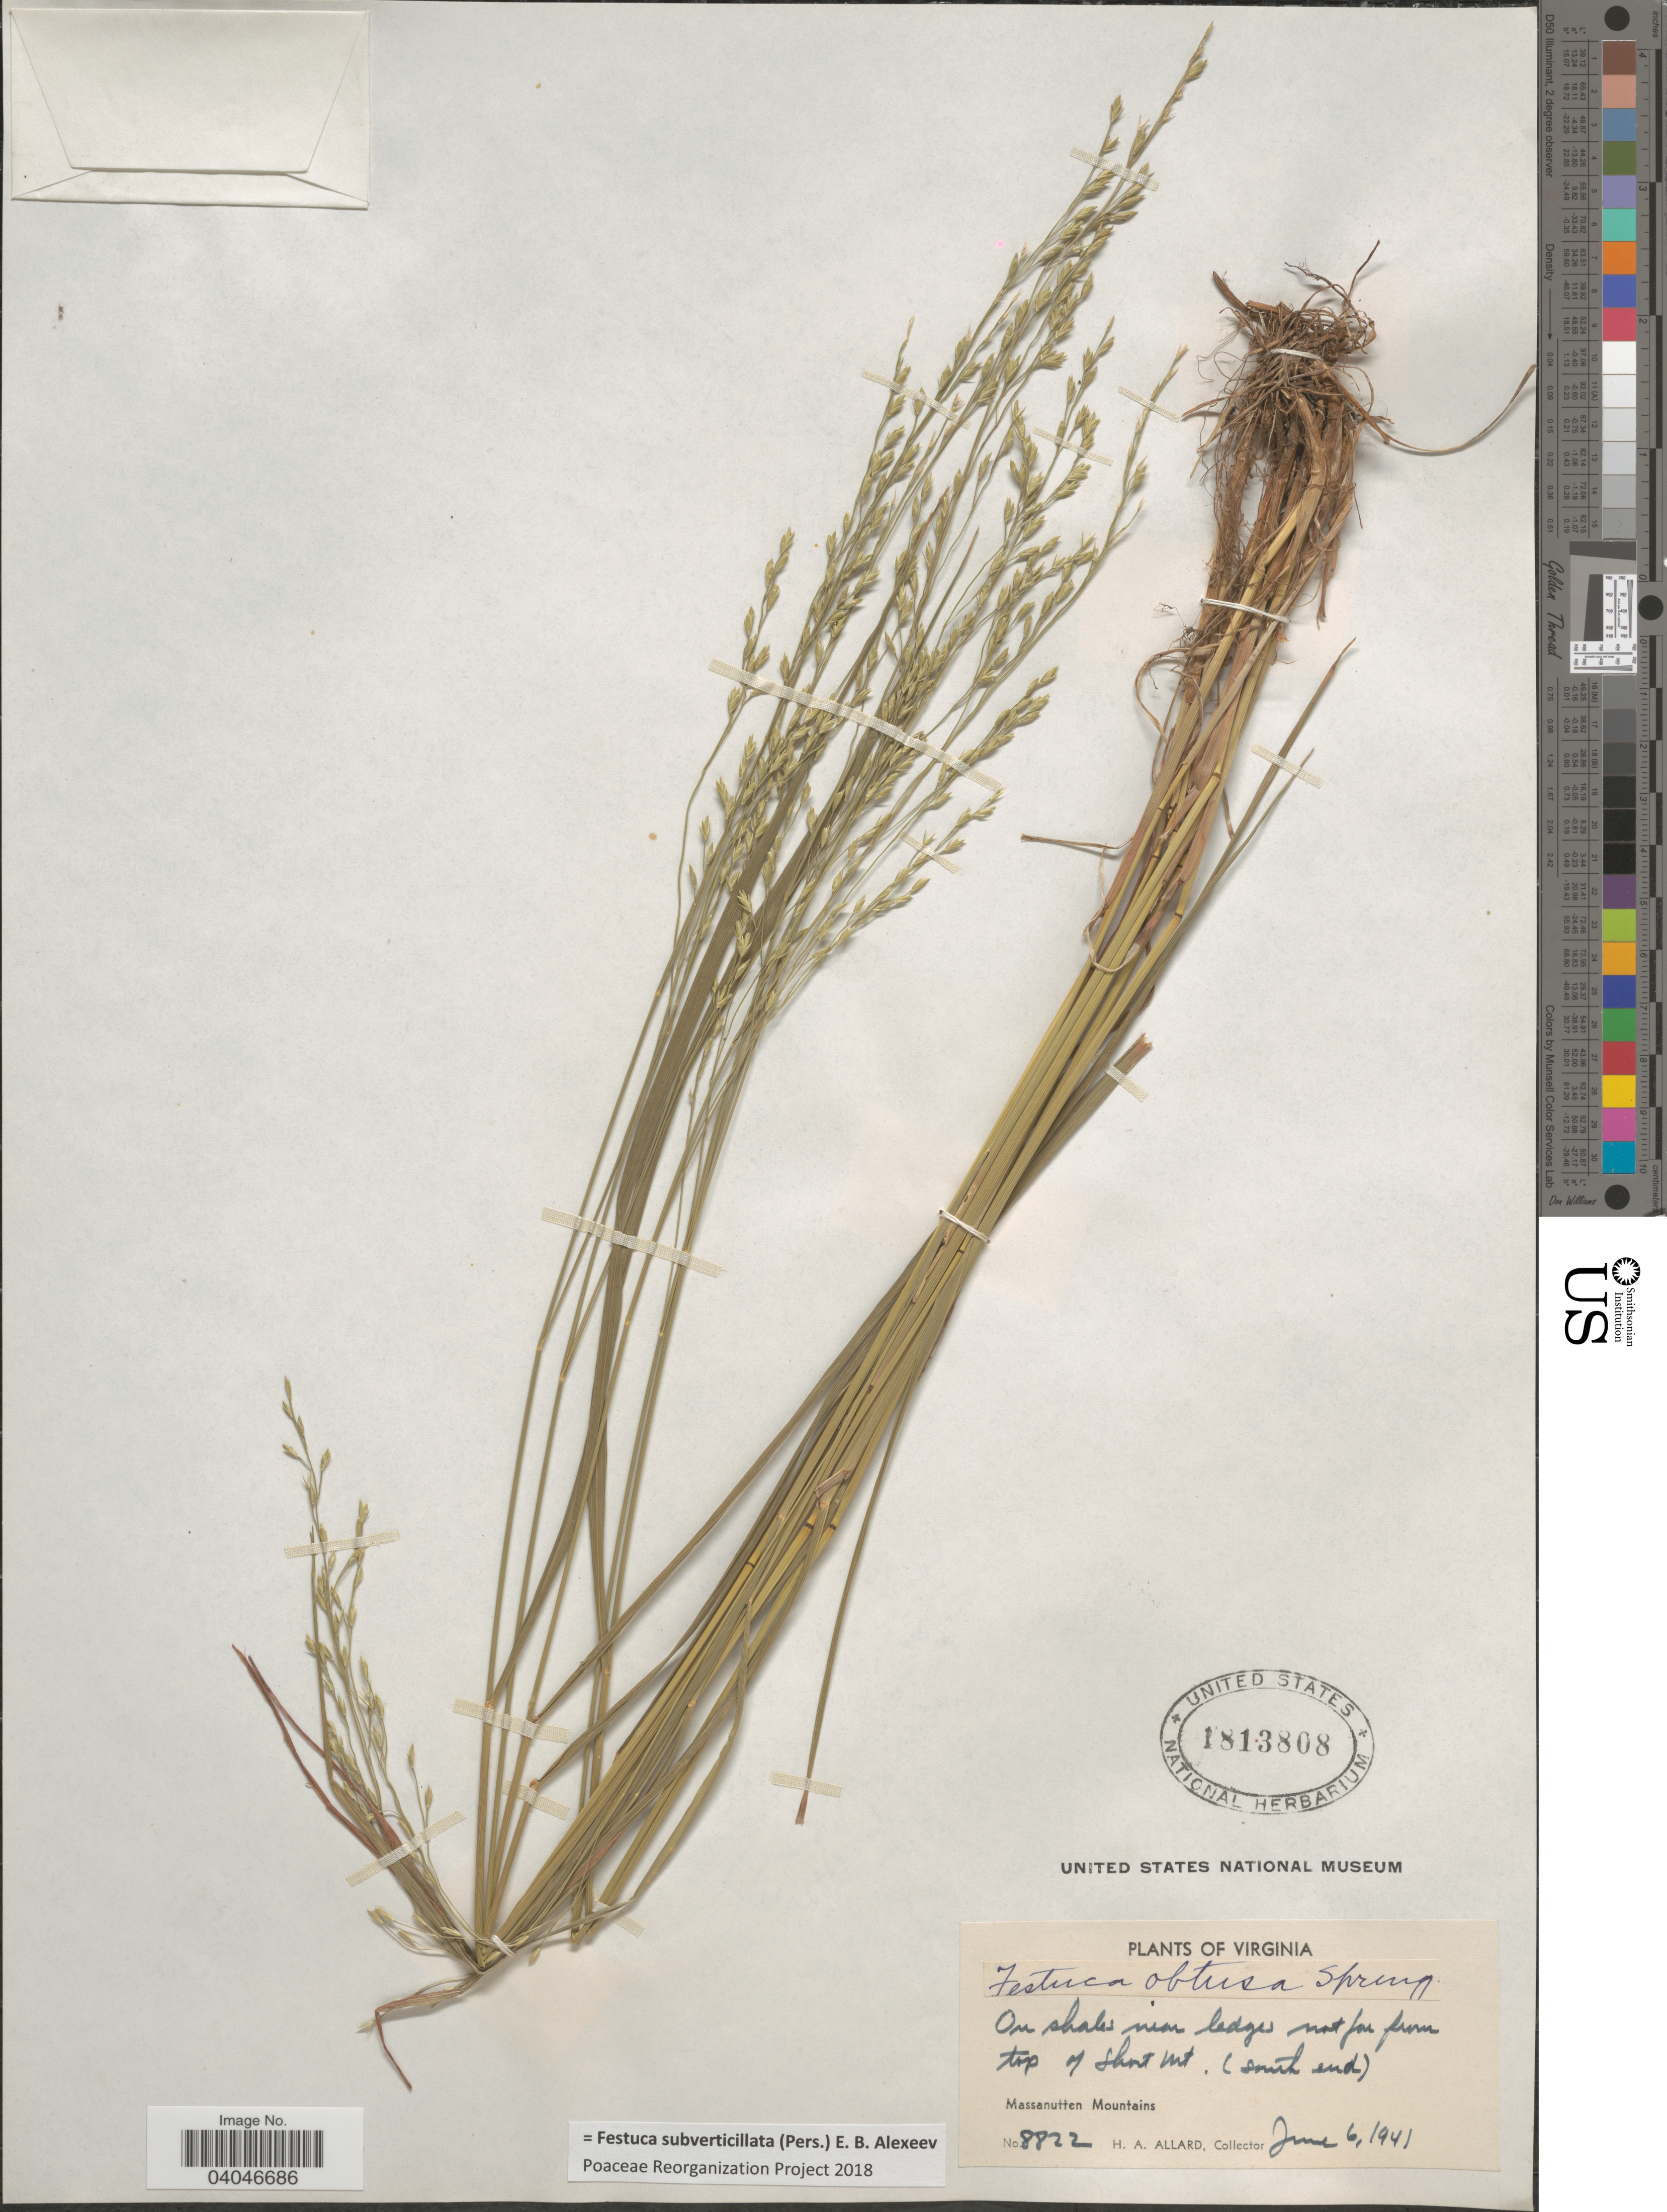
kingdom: Plantae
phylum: Tracheophyta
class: Liliopsida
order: Poales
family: Poaceae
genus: Festuca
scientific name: Festuca subverticillata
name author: (Pers.) E.B. Alexeev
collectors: H. A. Allard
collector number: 8822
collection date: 1941-06-06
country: United States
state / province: Virginia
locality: On shales near ledge not far from top of Short Mt. (South end). Massanutten Mountains.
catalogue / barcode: US 1813808